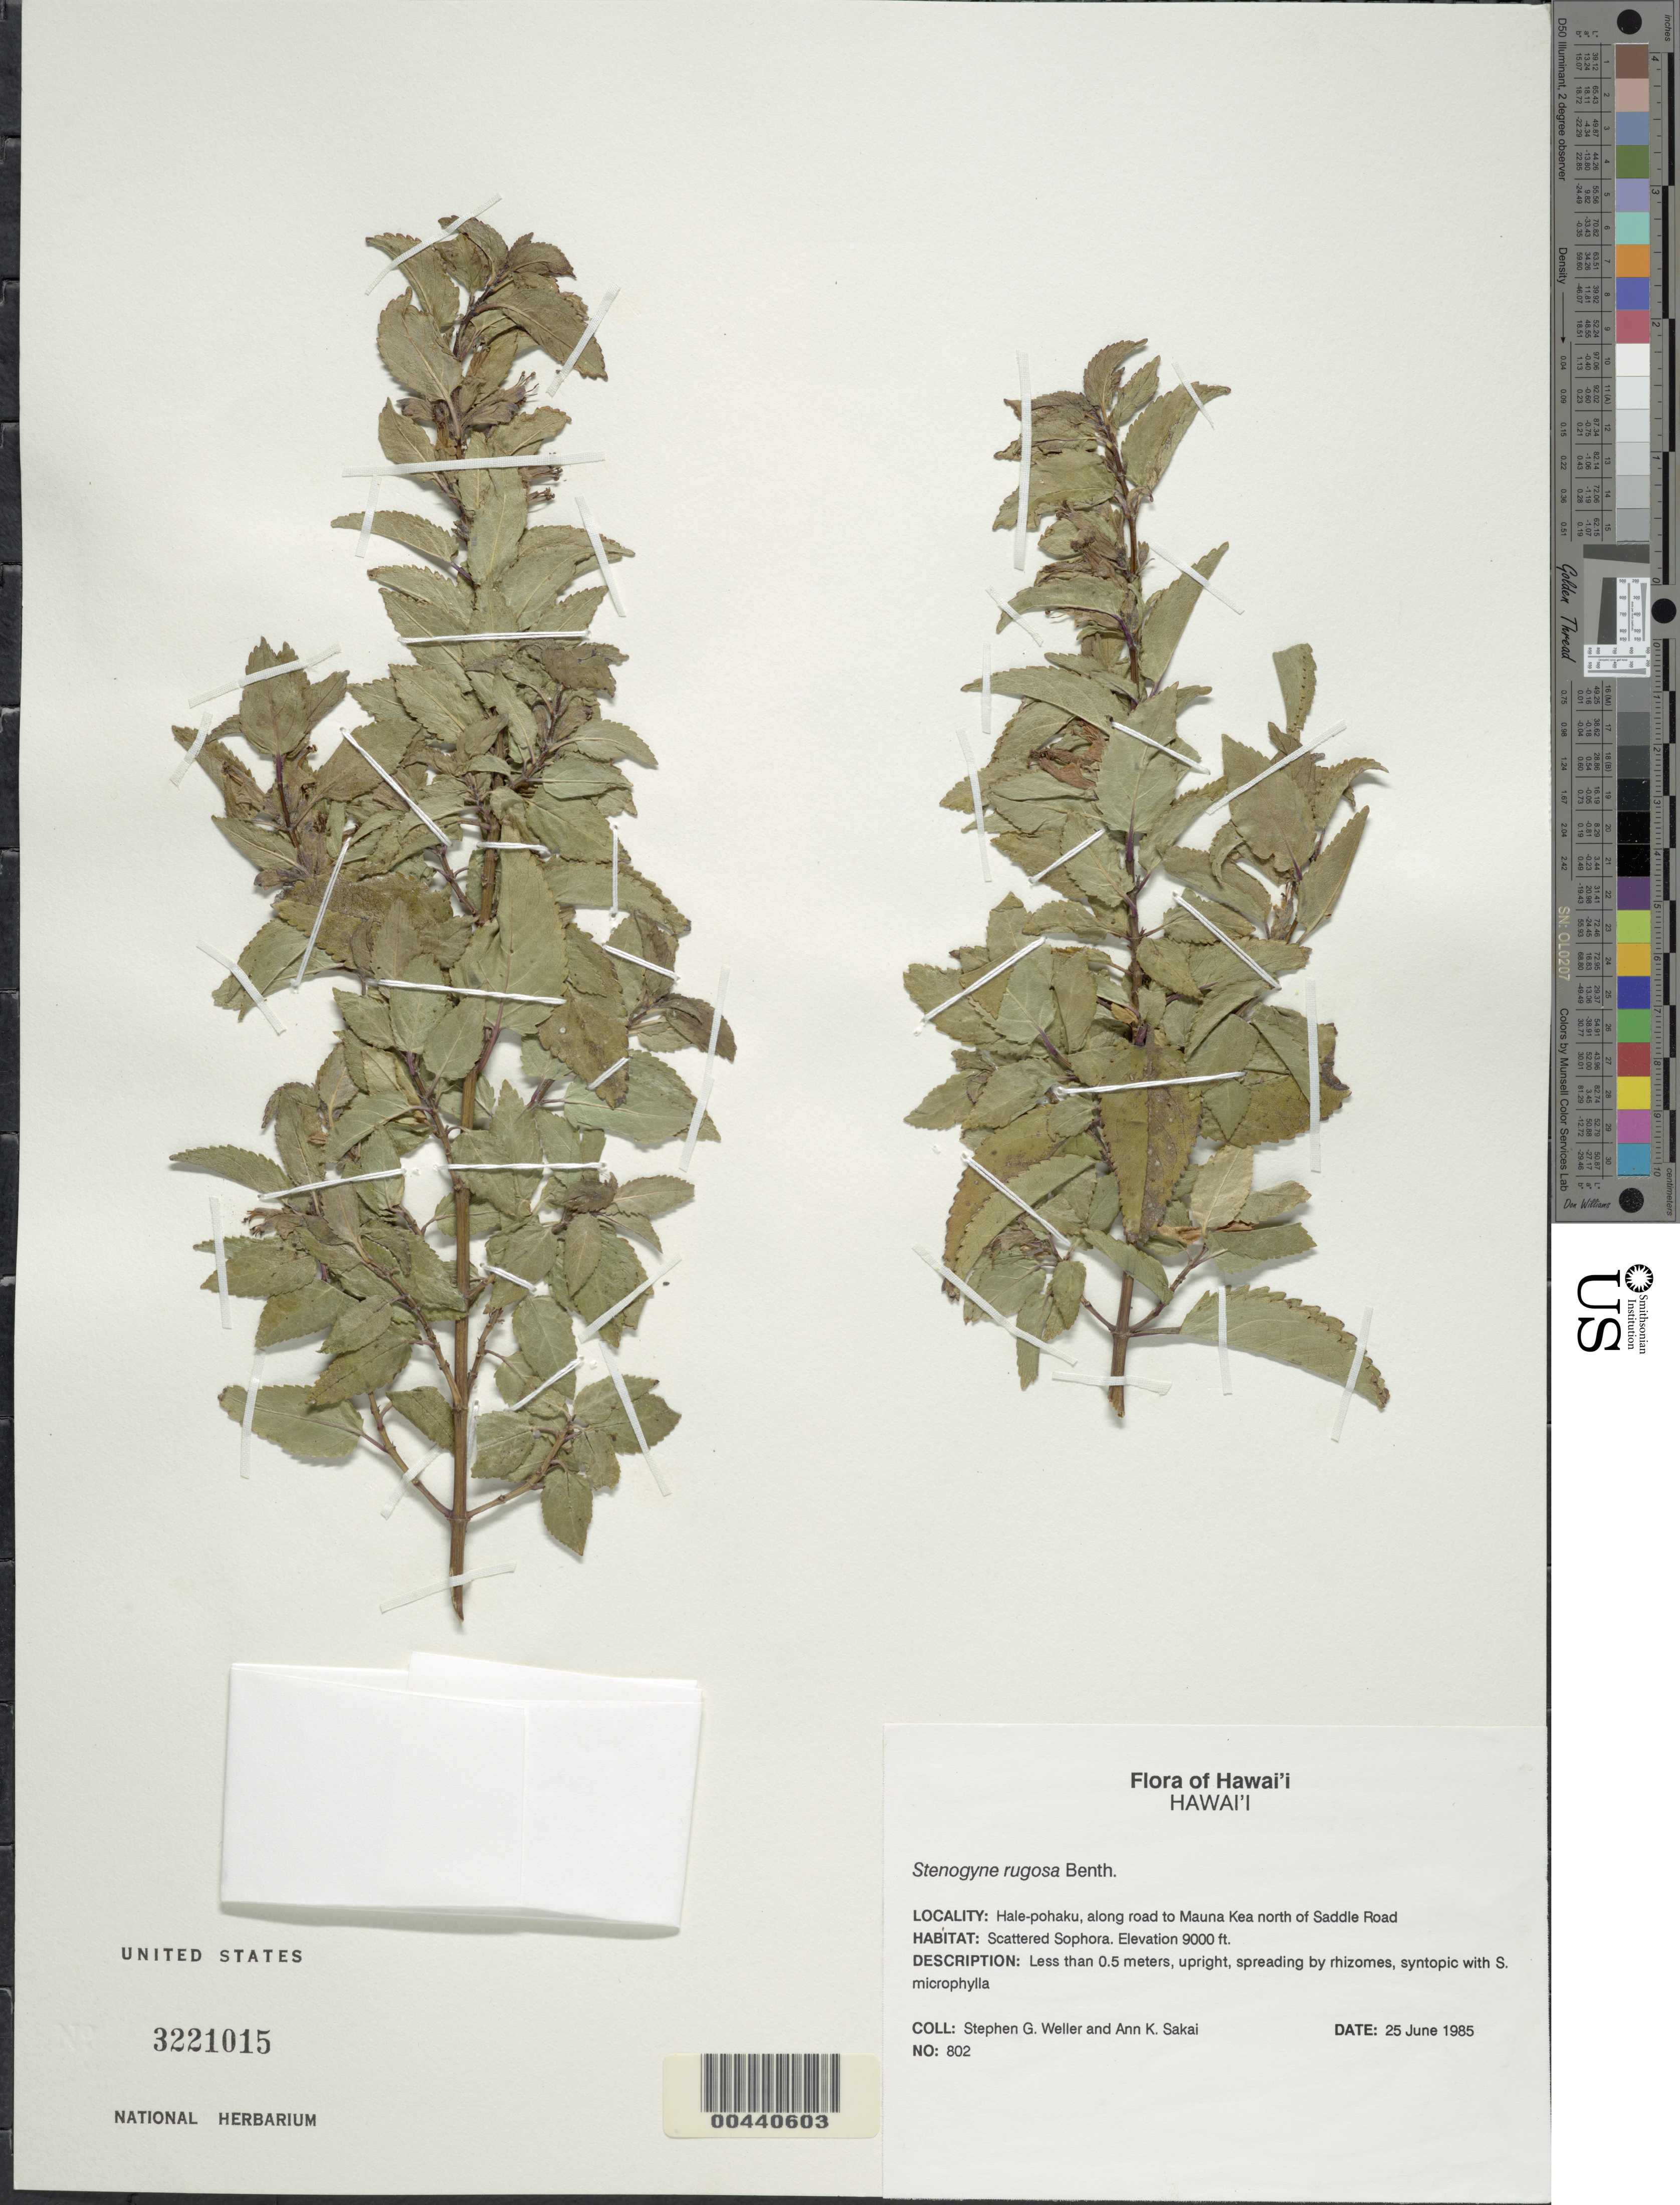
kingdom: Plantae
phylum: Tracheophyta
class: Magnoliopsida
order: Lamiales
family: Lamiaceae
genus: Stenogyne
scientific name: Stenogyne rugosa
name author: Benth.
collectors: S. G. Weller & A. Sakai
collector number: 802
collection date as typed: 25 Jun 1985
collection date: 1985-06-25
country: United States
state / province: Hawaii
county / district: Hawaii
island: Hawaii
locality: Hale-pohaku, along road to Mauna Kea north of Saddle Road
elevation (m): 2743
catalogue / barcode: US 3221015